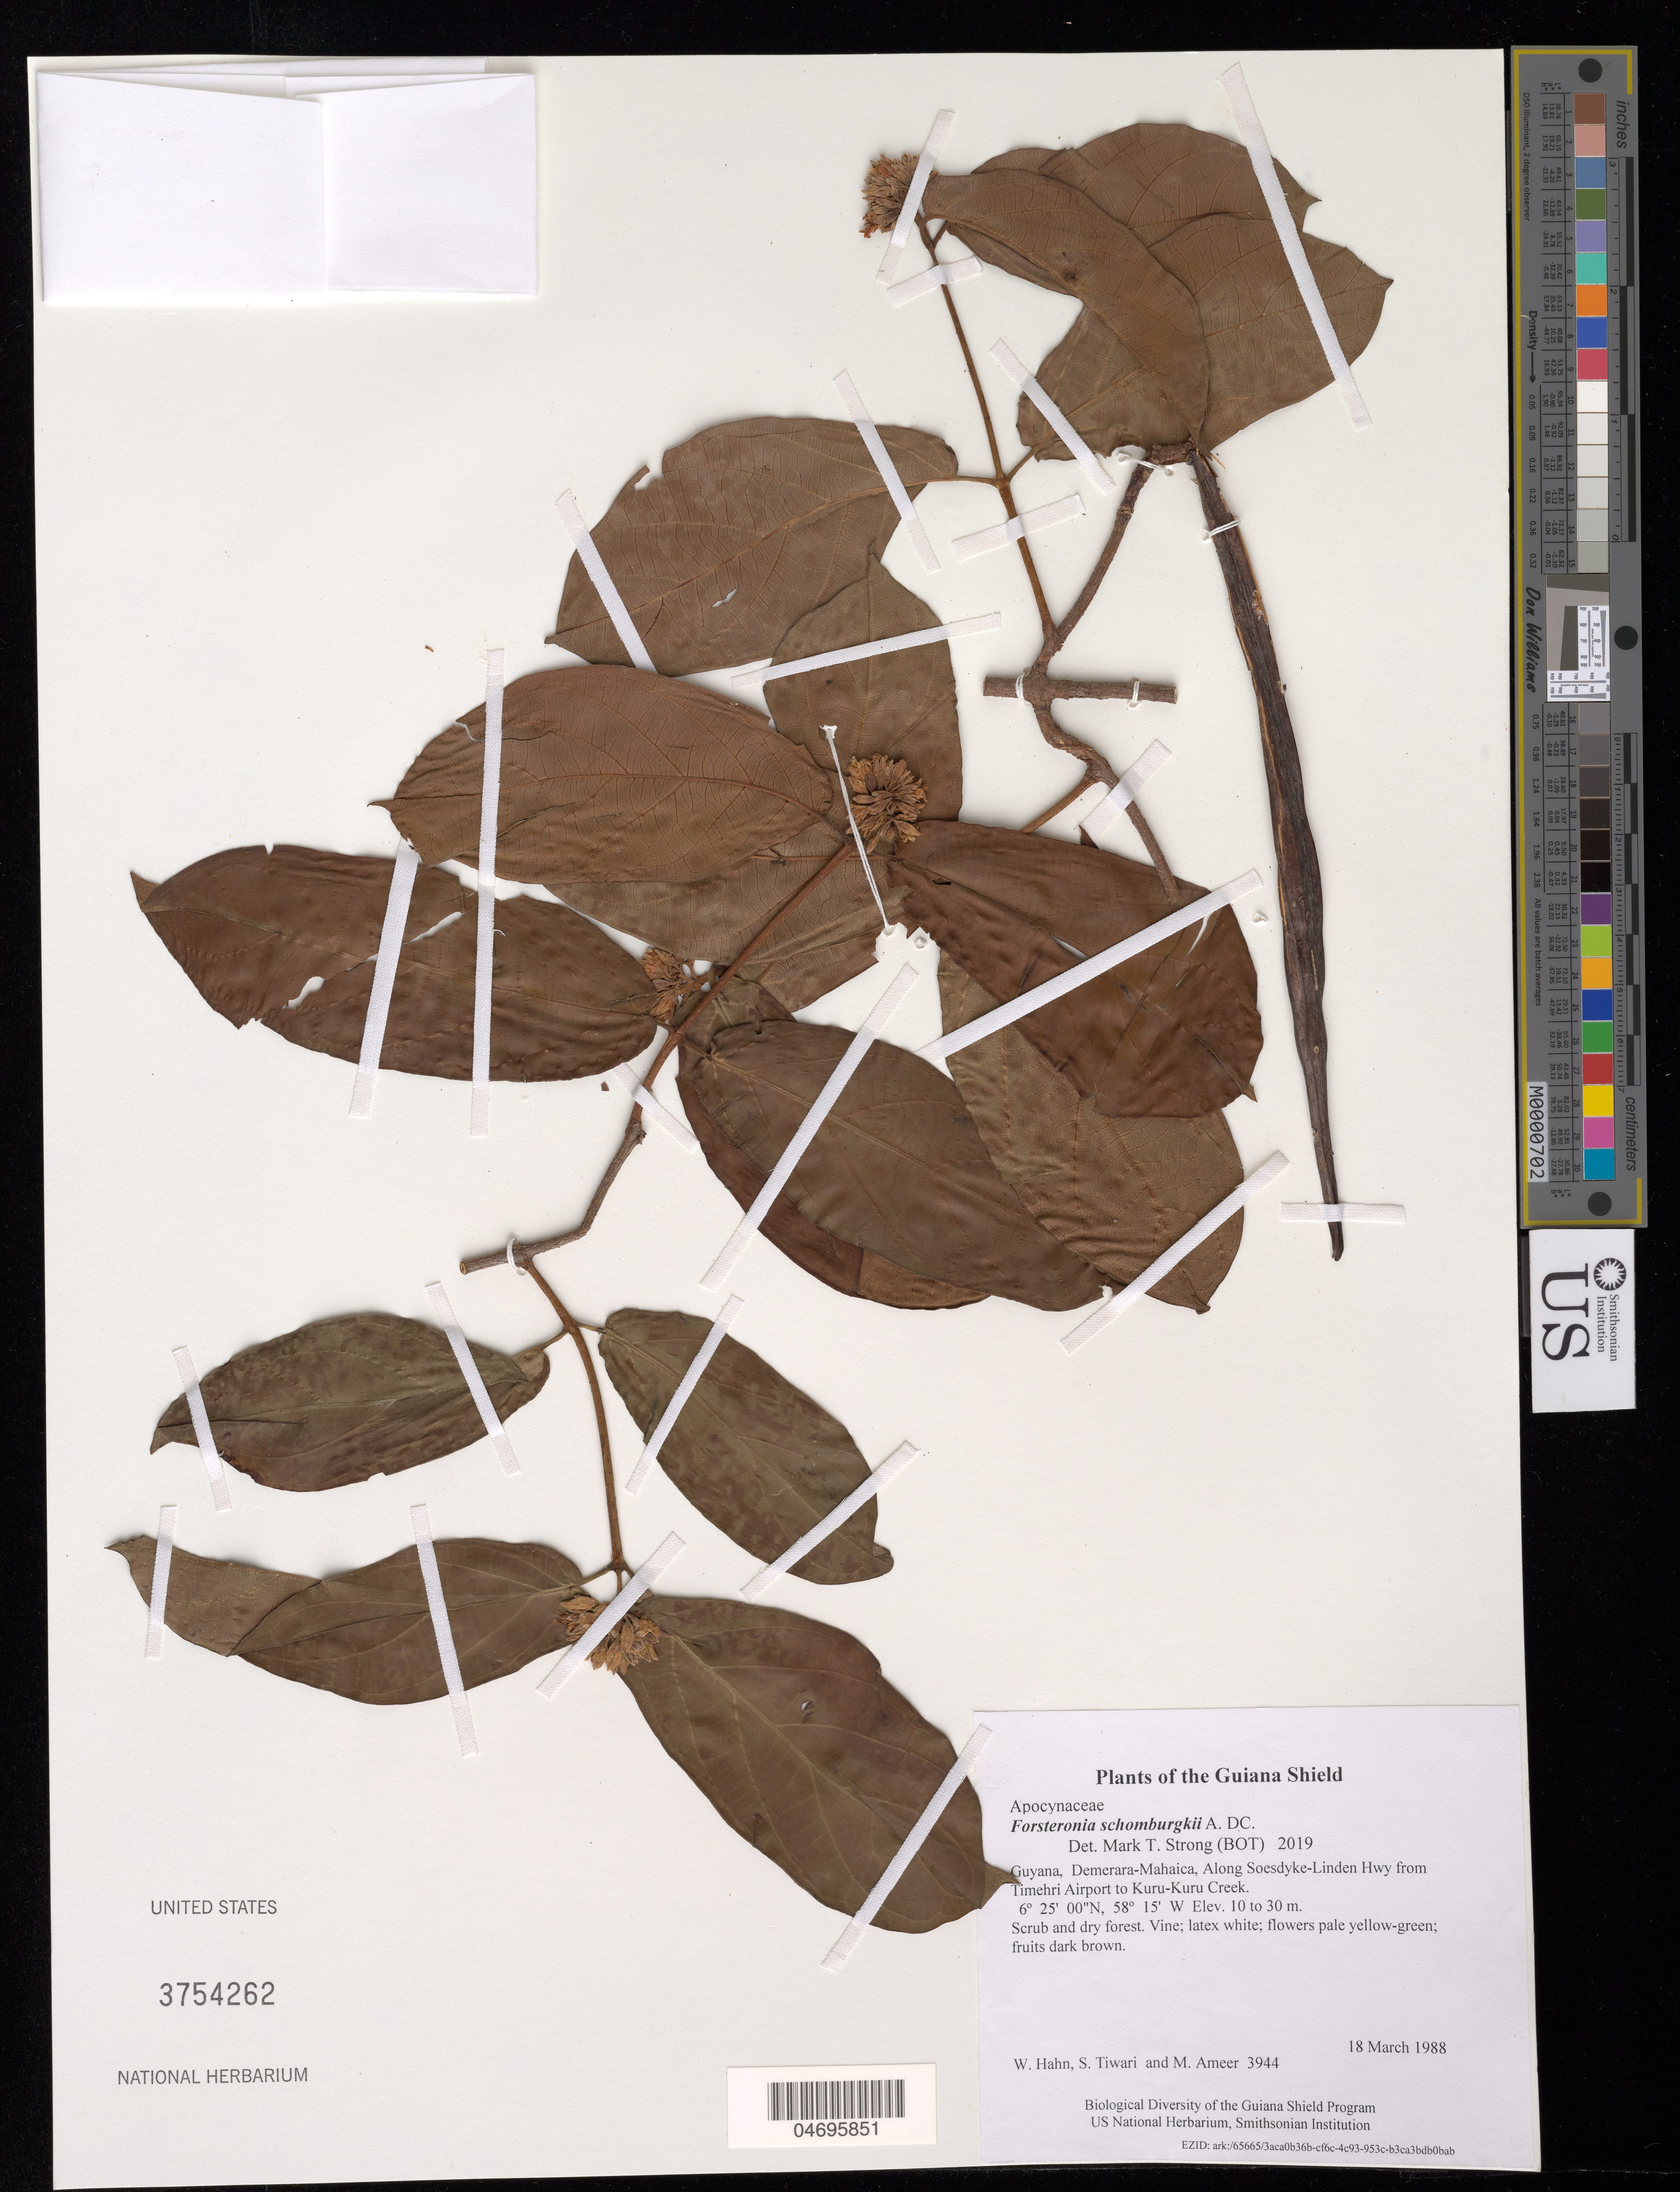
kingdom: Plantae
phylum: Tracheophyta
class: Magnoliopsida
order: Gentianales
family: Apocynaceae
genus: Forsteronia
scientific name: Forsteronia schomburgkii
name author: A. DC.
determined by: Strong, Mark T., (BOT), Smithsonian Institution - National Museum of Natural History (UNITED STATES)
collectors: W. Hahn, S. Tiwari & M. Ameer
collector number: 3944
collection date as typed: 18 March 1988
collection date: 1988-03-18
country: Guyana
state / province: Demerara-Mahaica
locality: Along Soesdyke-Linden Hwy from Timehri Airport to Kuru-Kuru Creek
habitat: Scrub and dry forest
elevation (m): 10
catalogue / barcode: US 3754262